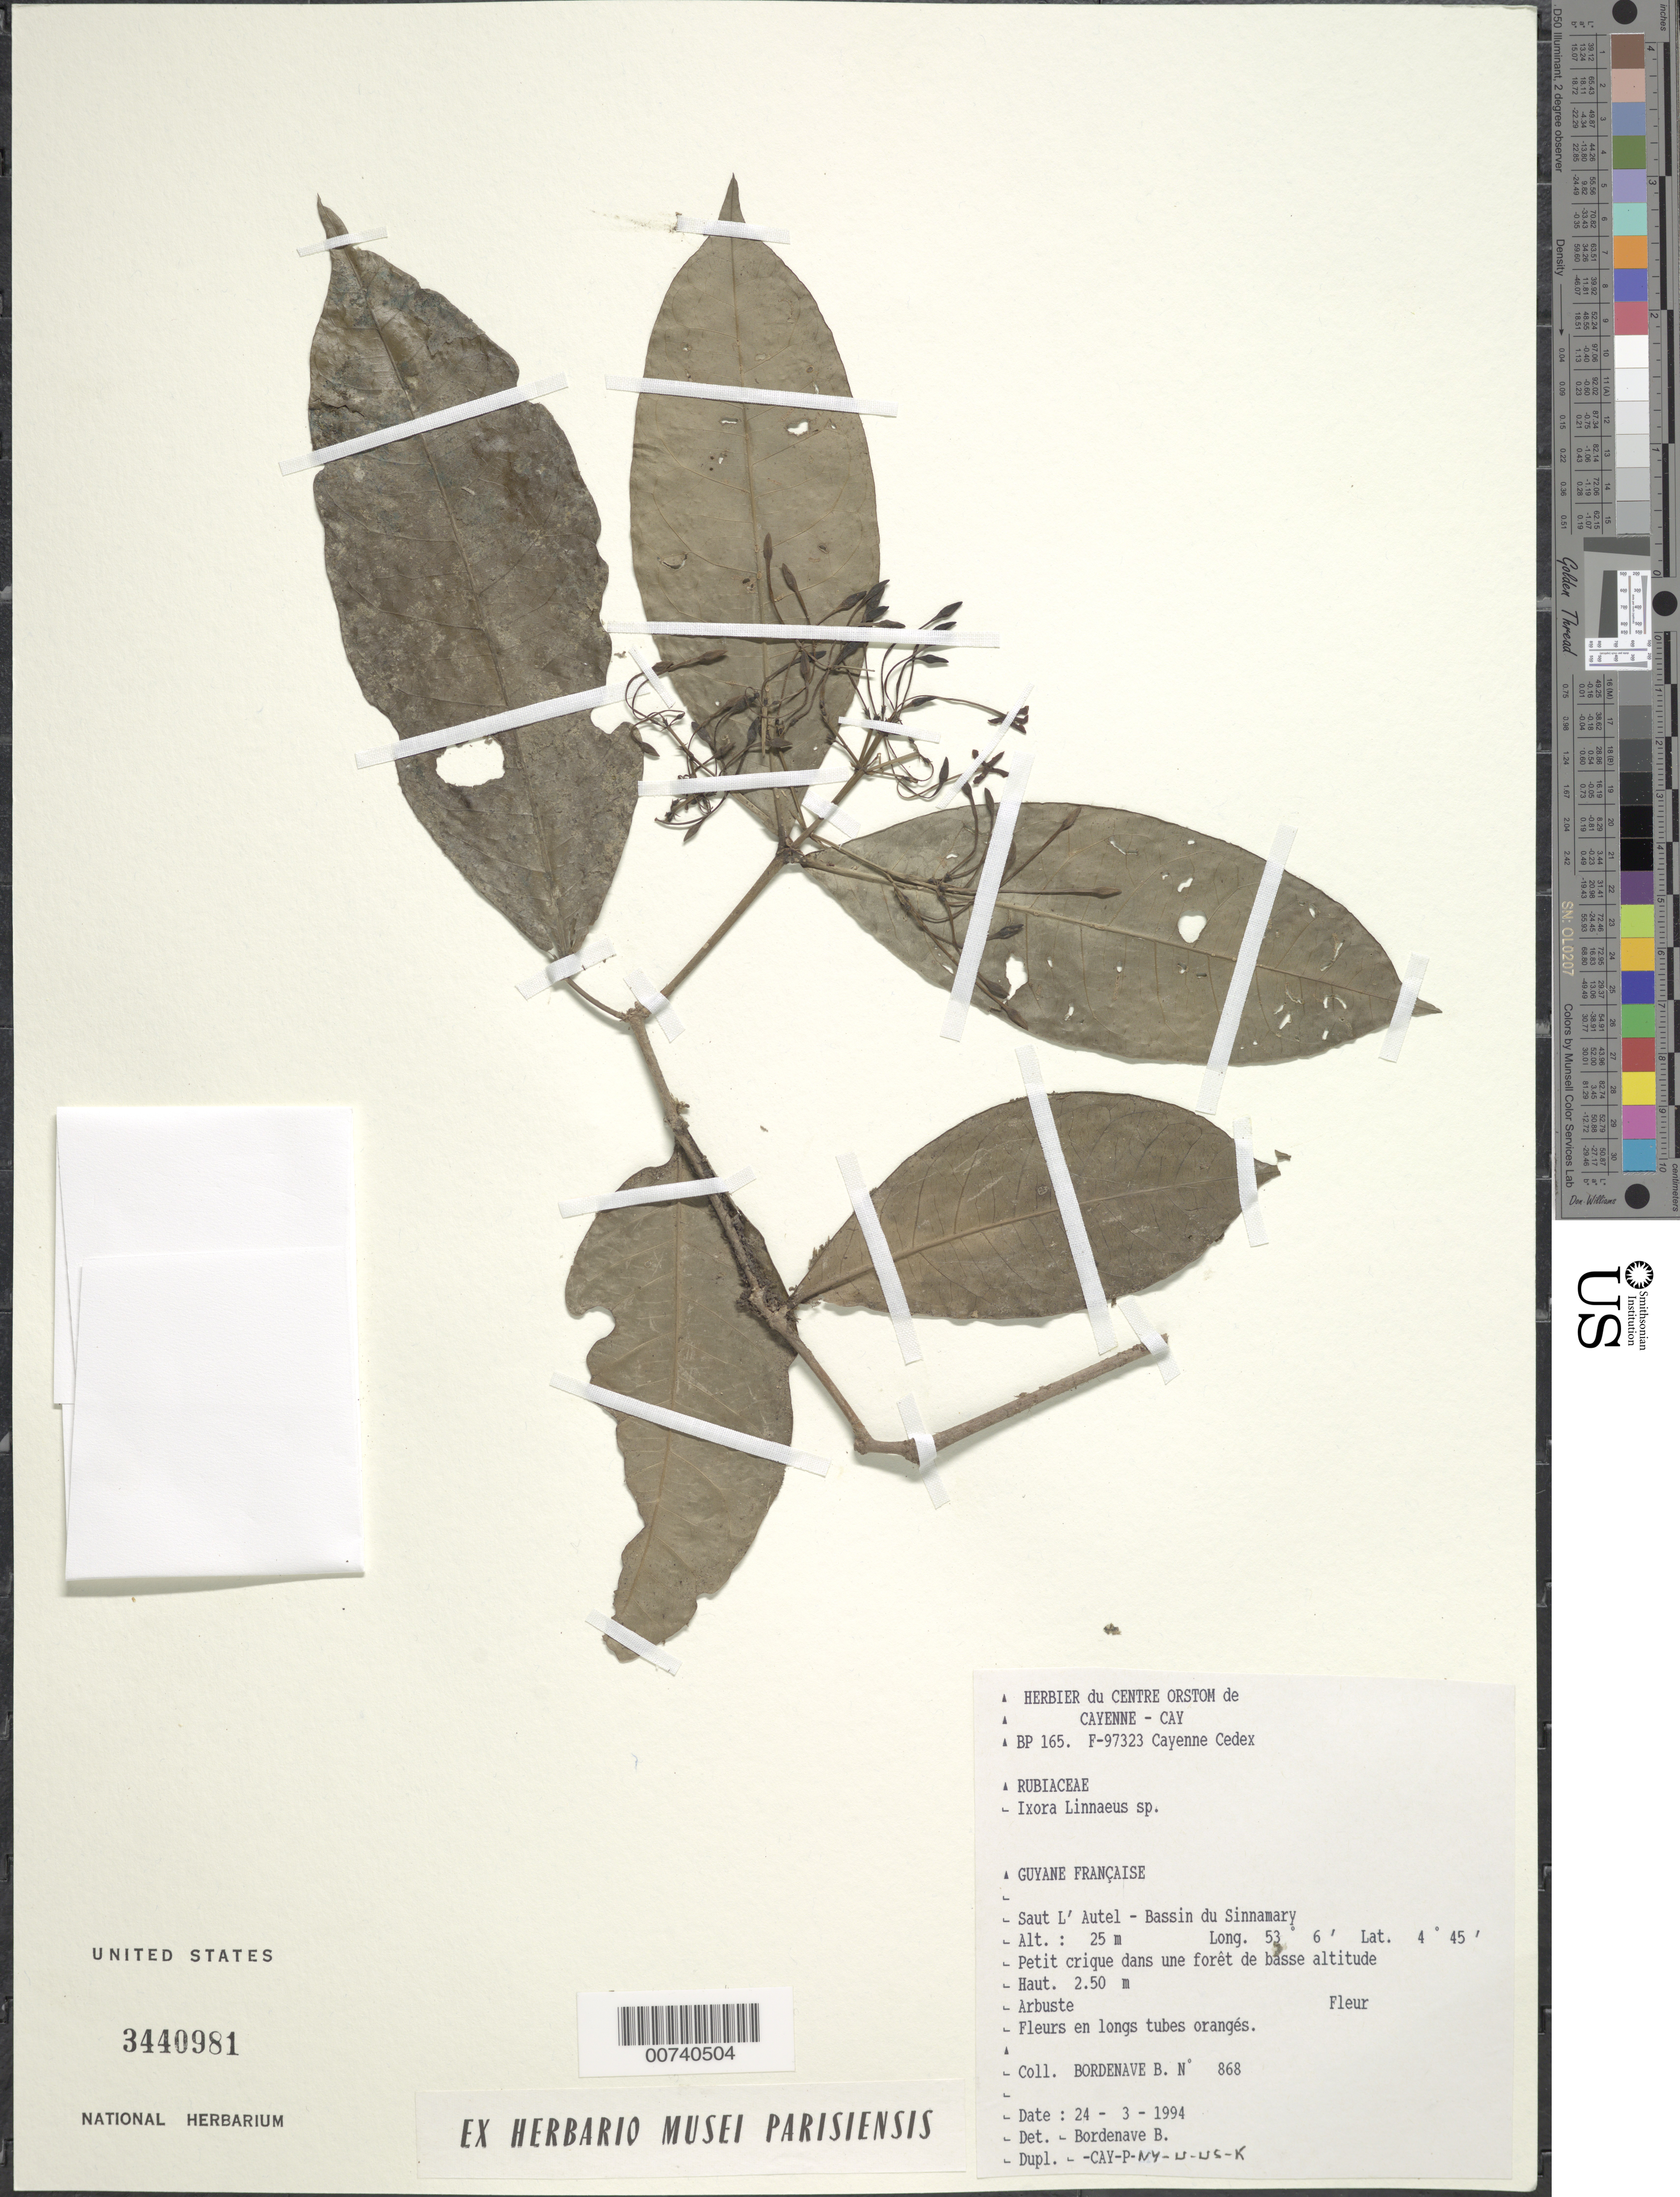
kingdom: Plantae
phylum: Tracheophyta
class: Magnoliopsida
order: Gentianales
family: Rubiaceae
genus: Ixora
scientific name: Ixora sp.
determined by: Bordenave, B.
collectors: B. Bordenave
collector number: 868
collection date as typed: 24-Mar-94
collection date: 1994-03-24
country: French Guiana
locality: Saut l'Autel, Bassin du Sinnamary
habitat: Small creek, forest at low altitude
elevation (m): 25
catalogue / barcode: US 3440981